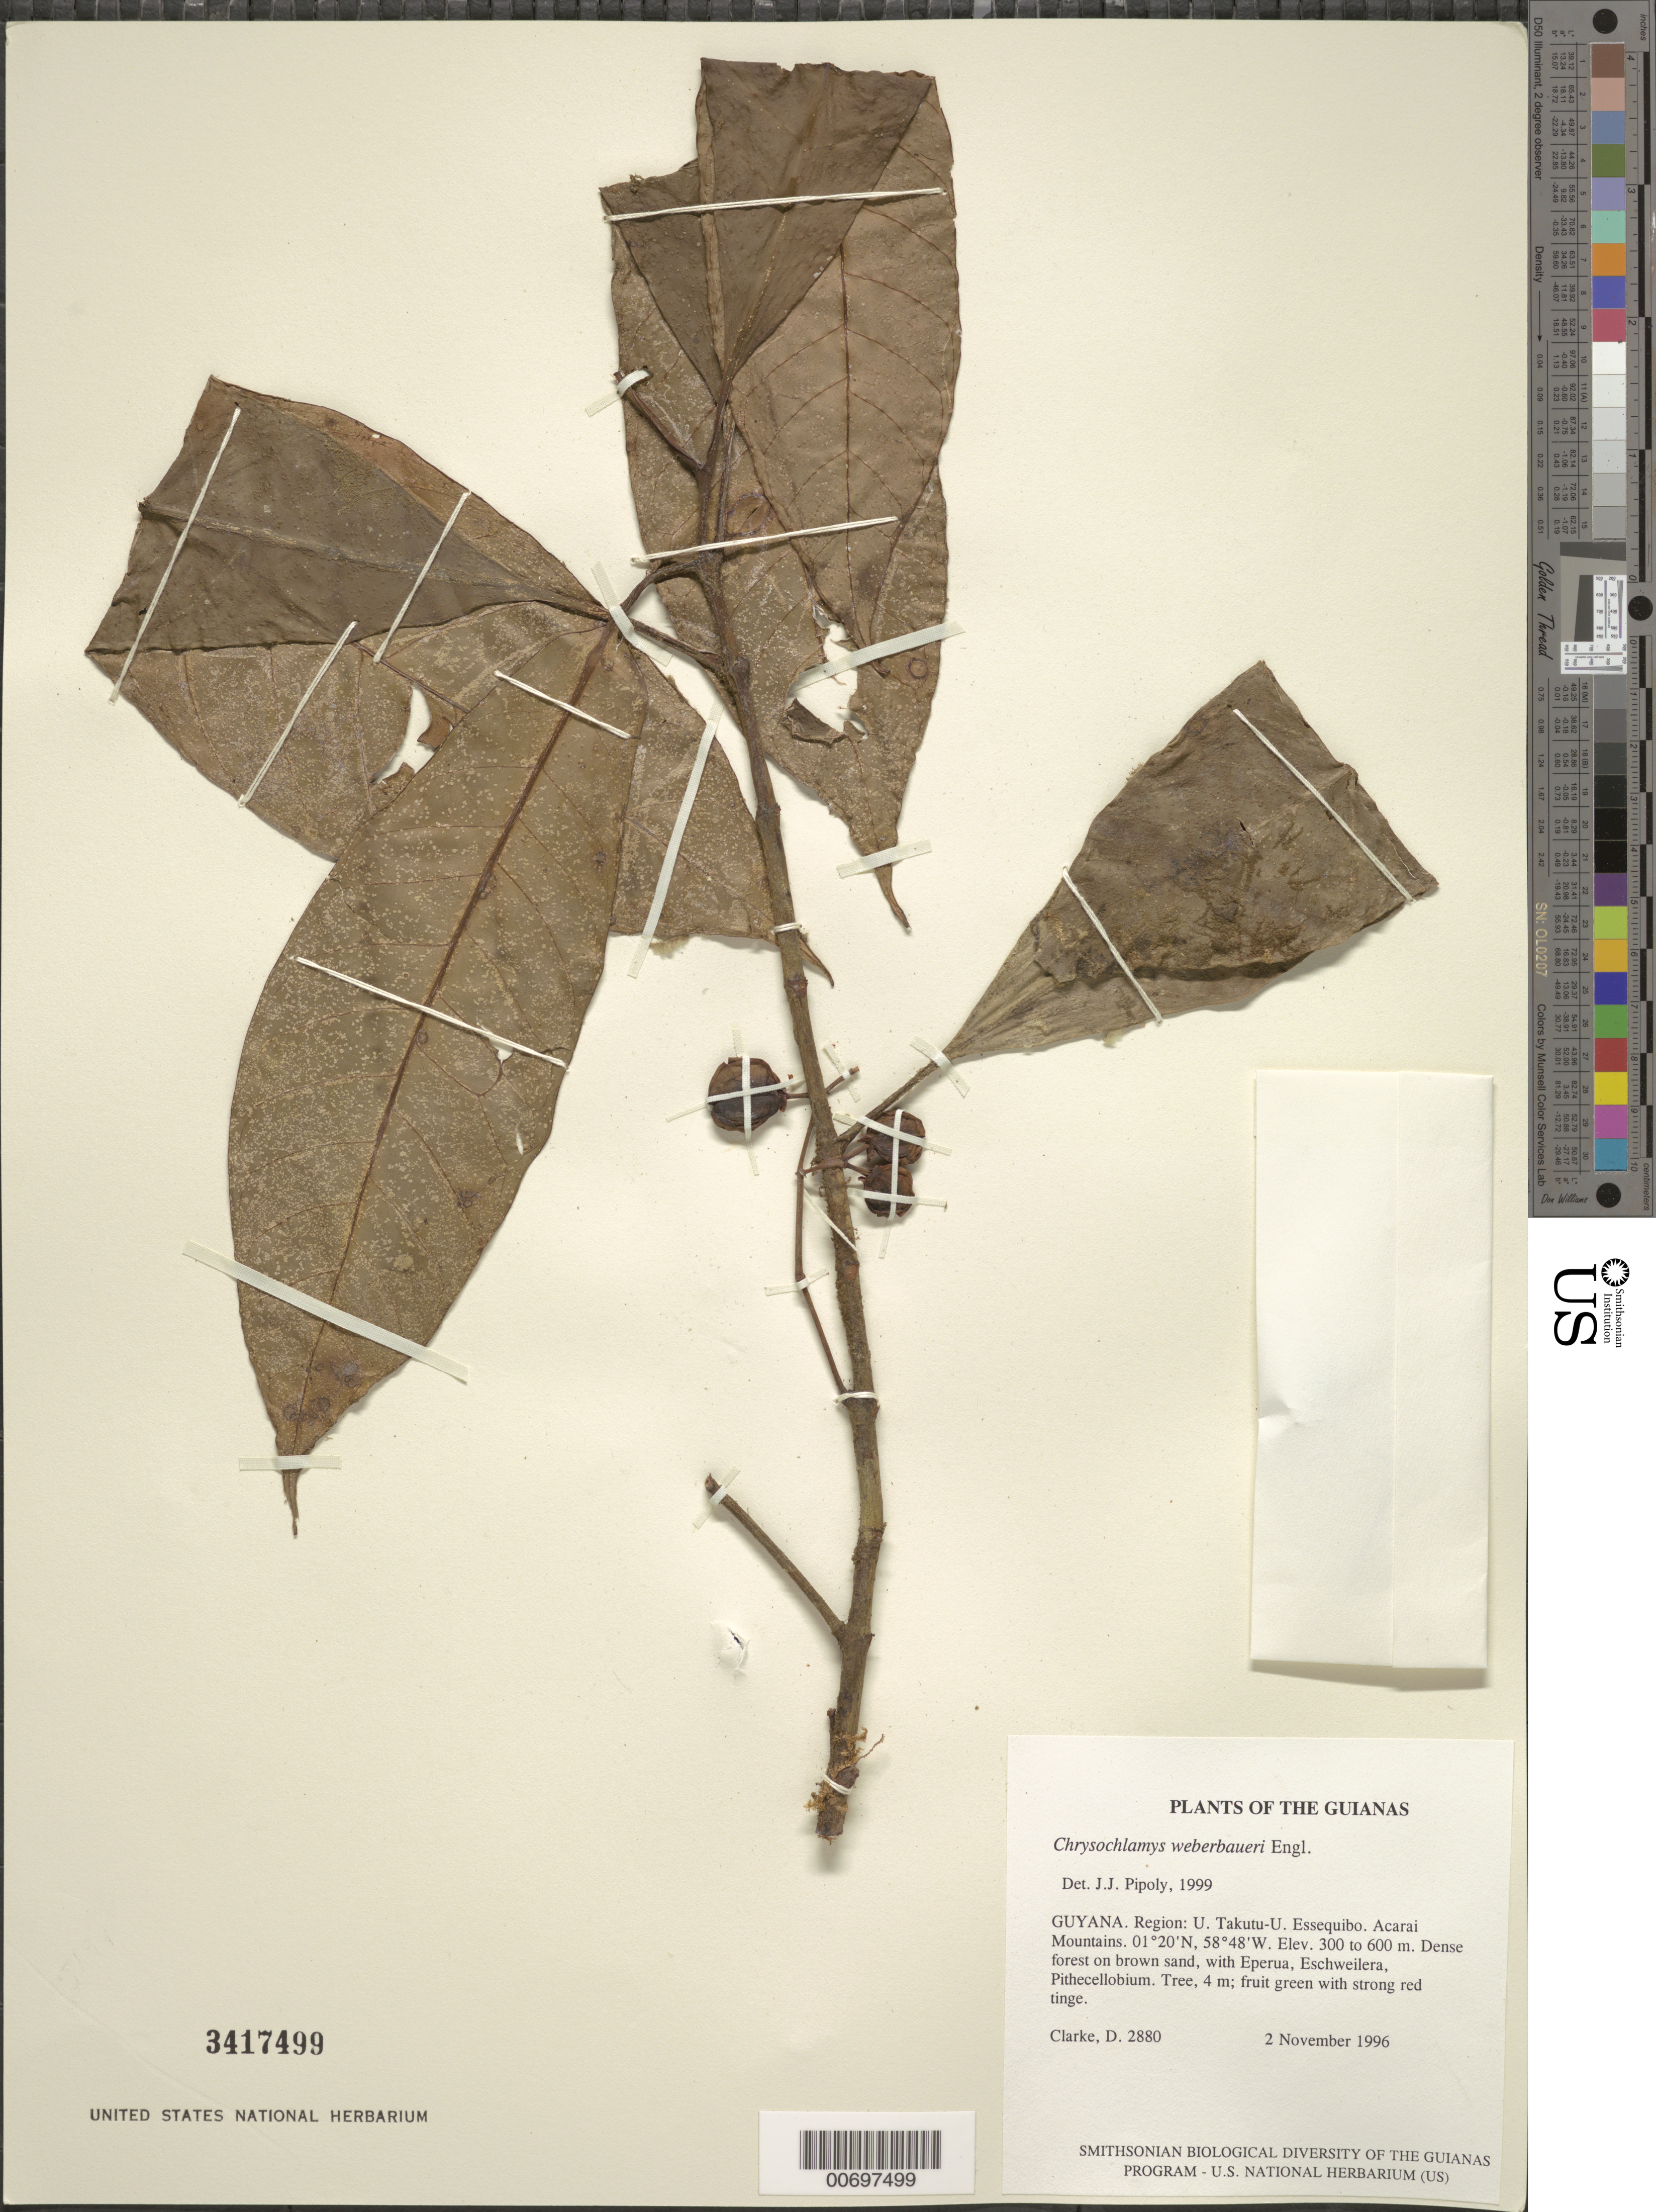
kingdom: Plantae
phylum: Tracheophyta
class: Magnoliopsida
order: Malpighiales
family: Clusiaceae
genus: Chrysochlamys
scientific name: Chrysochlamys weberbaueri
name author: Engl.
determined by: Pipoly, J. J., III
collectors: H. D. Clarke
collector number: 2880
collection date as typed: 2 November 1996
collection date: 1996-11-02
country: Guyana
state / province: U. Takutu-U. Essequibo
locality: Acarai Mountains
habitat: Dense forest on brown sand, with Eperua, Eschweilera, Pithecellobium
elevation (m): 300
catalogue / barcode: US 3417499